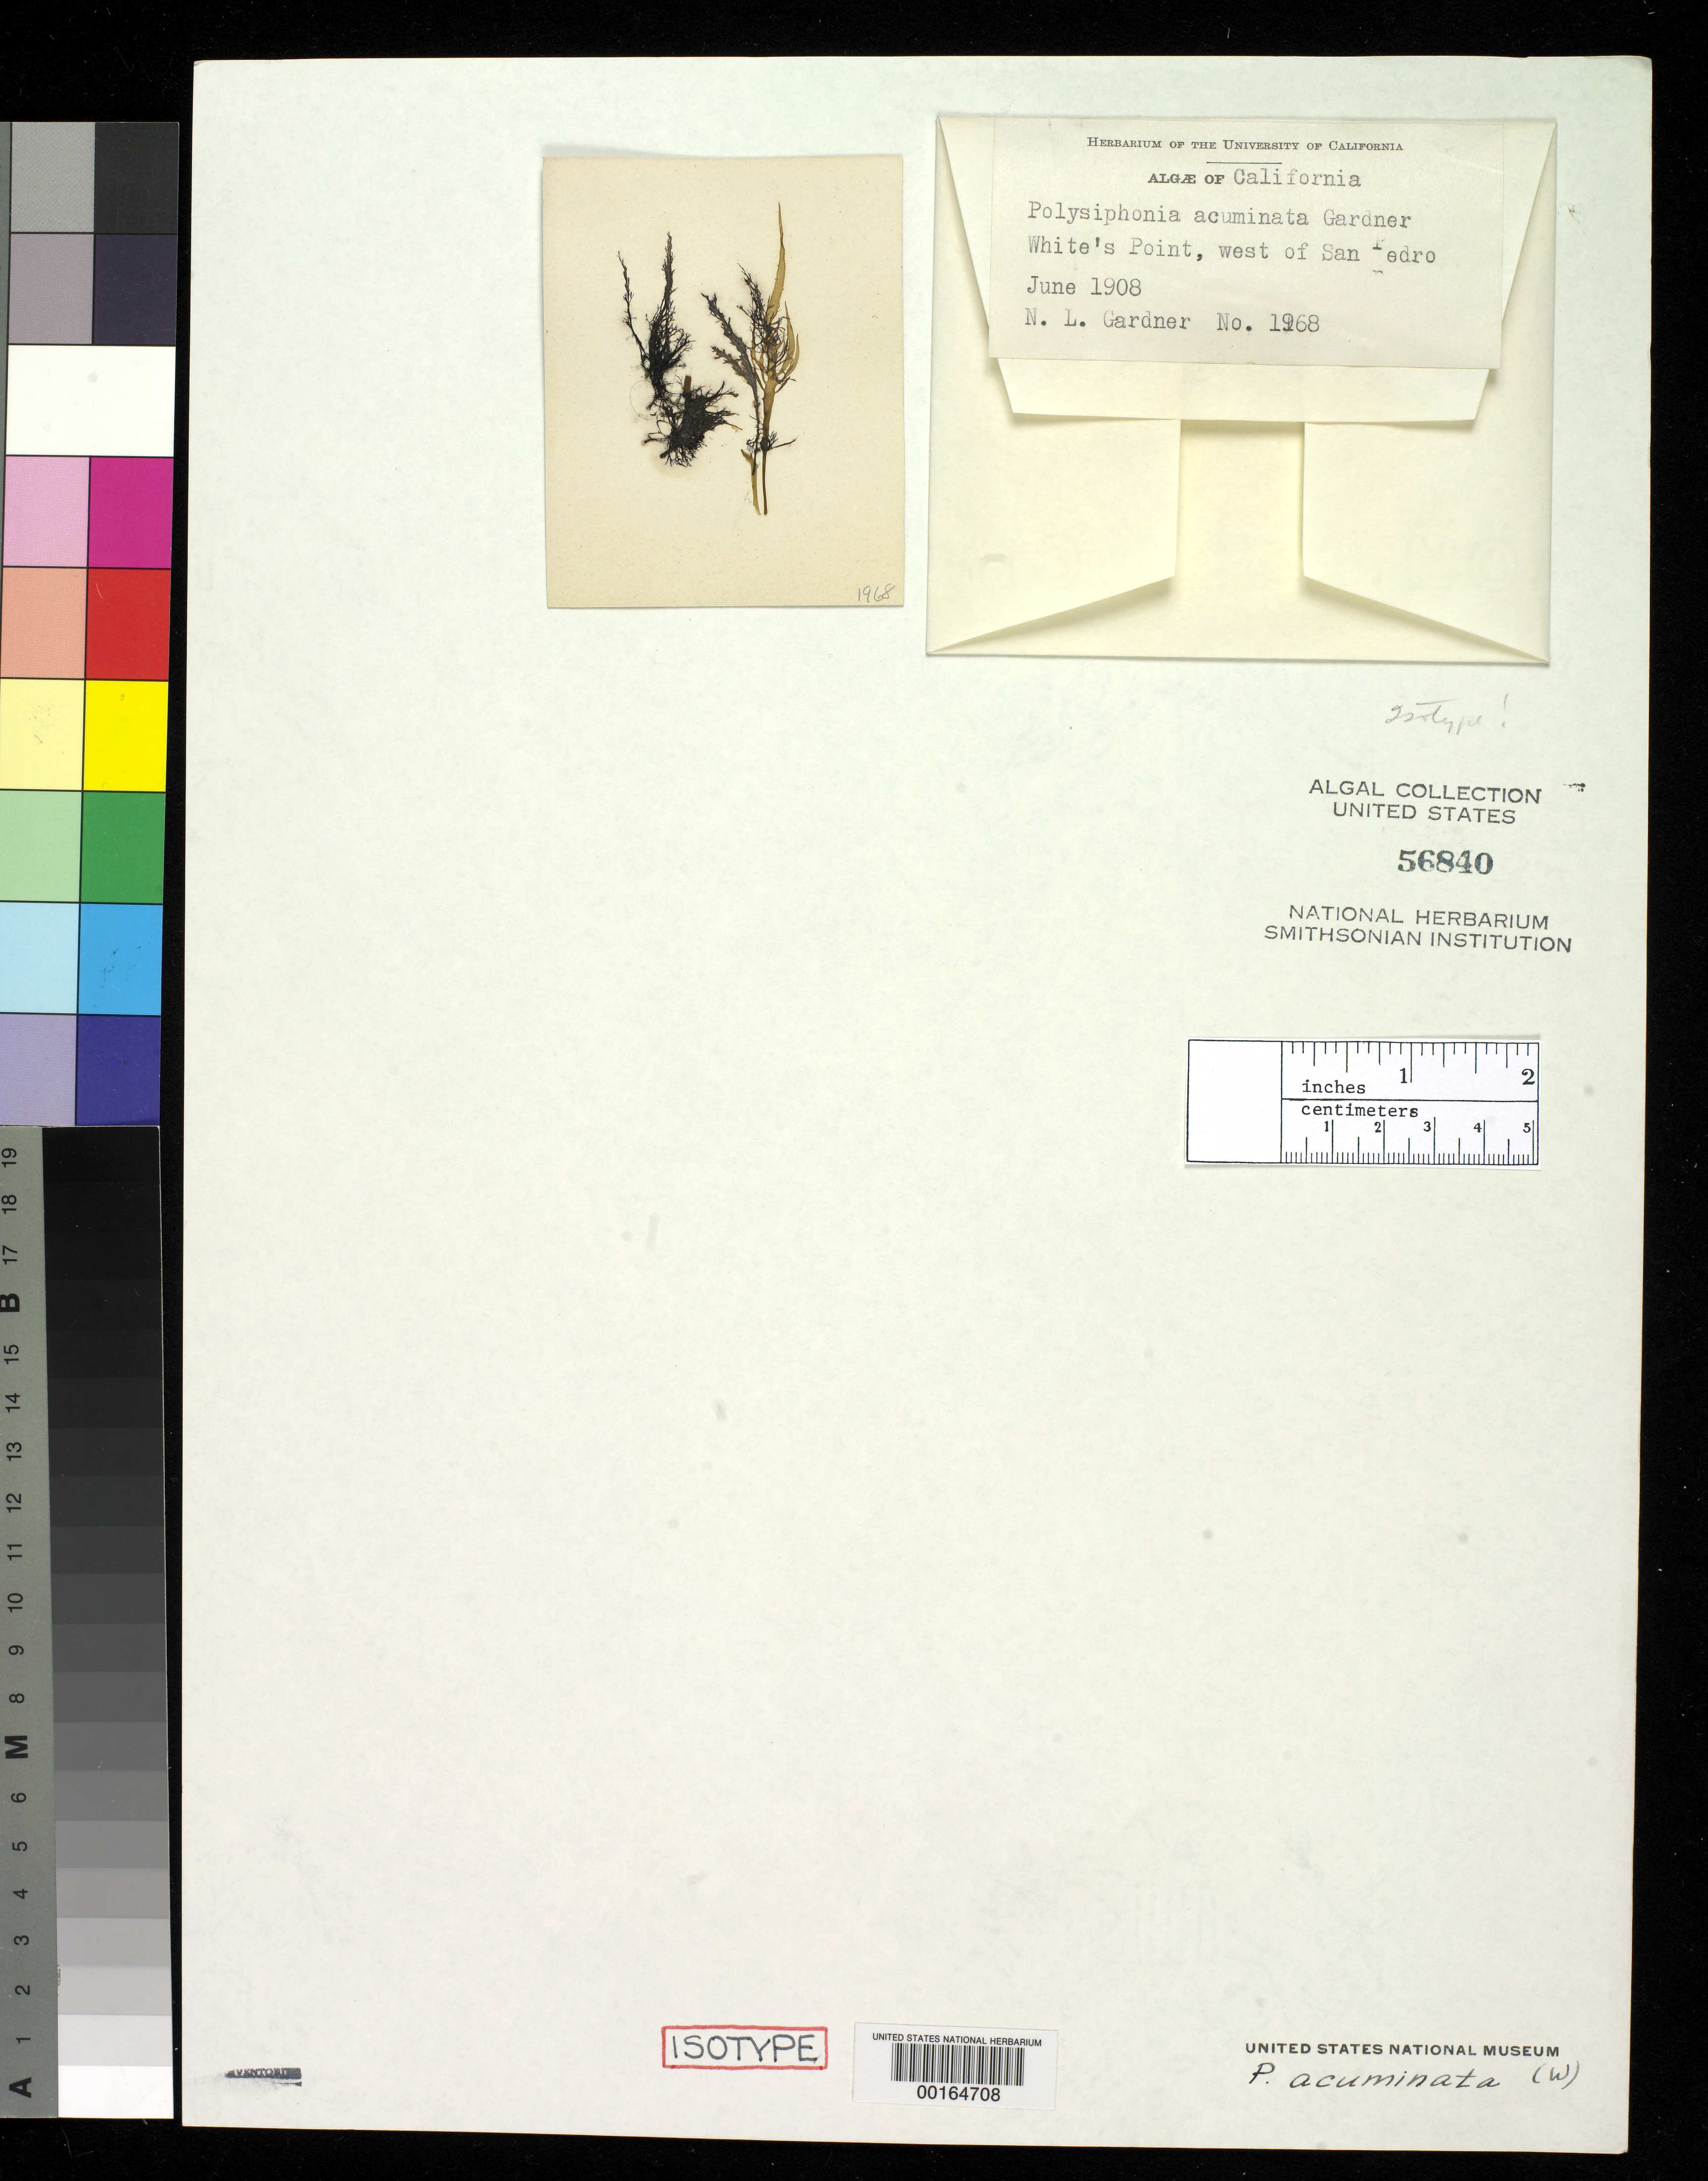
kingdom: Plantae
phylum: Rhodophyta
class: Florideophyceae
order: Ceramiales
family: Rhodomelaceae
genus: Polysiphonia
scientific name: Polysiphonia acuminata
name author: N.L. Gardner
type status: Isotype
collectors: N. Gardner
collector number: NLG 1968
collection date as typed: Jun 1908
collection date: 1908-06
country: United States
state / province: California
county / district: Los Angeles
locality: White's Point, west of San Pedro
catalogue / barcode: US 56840